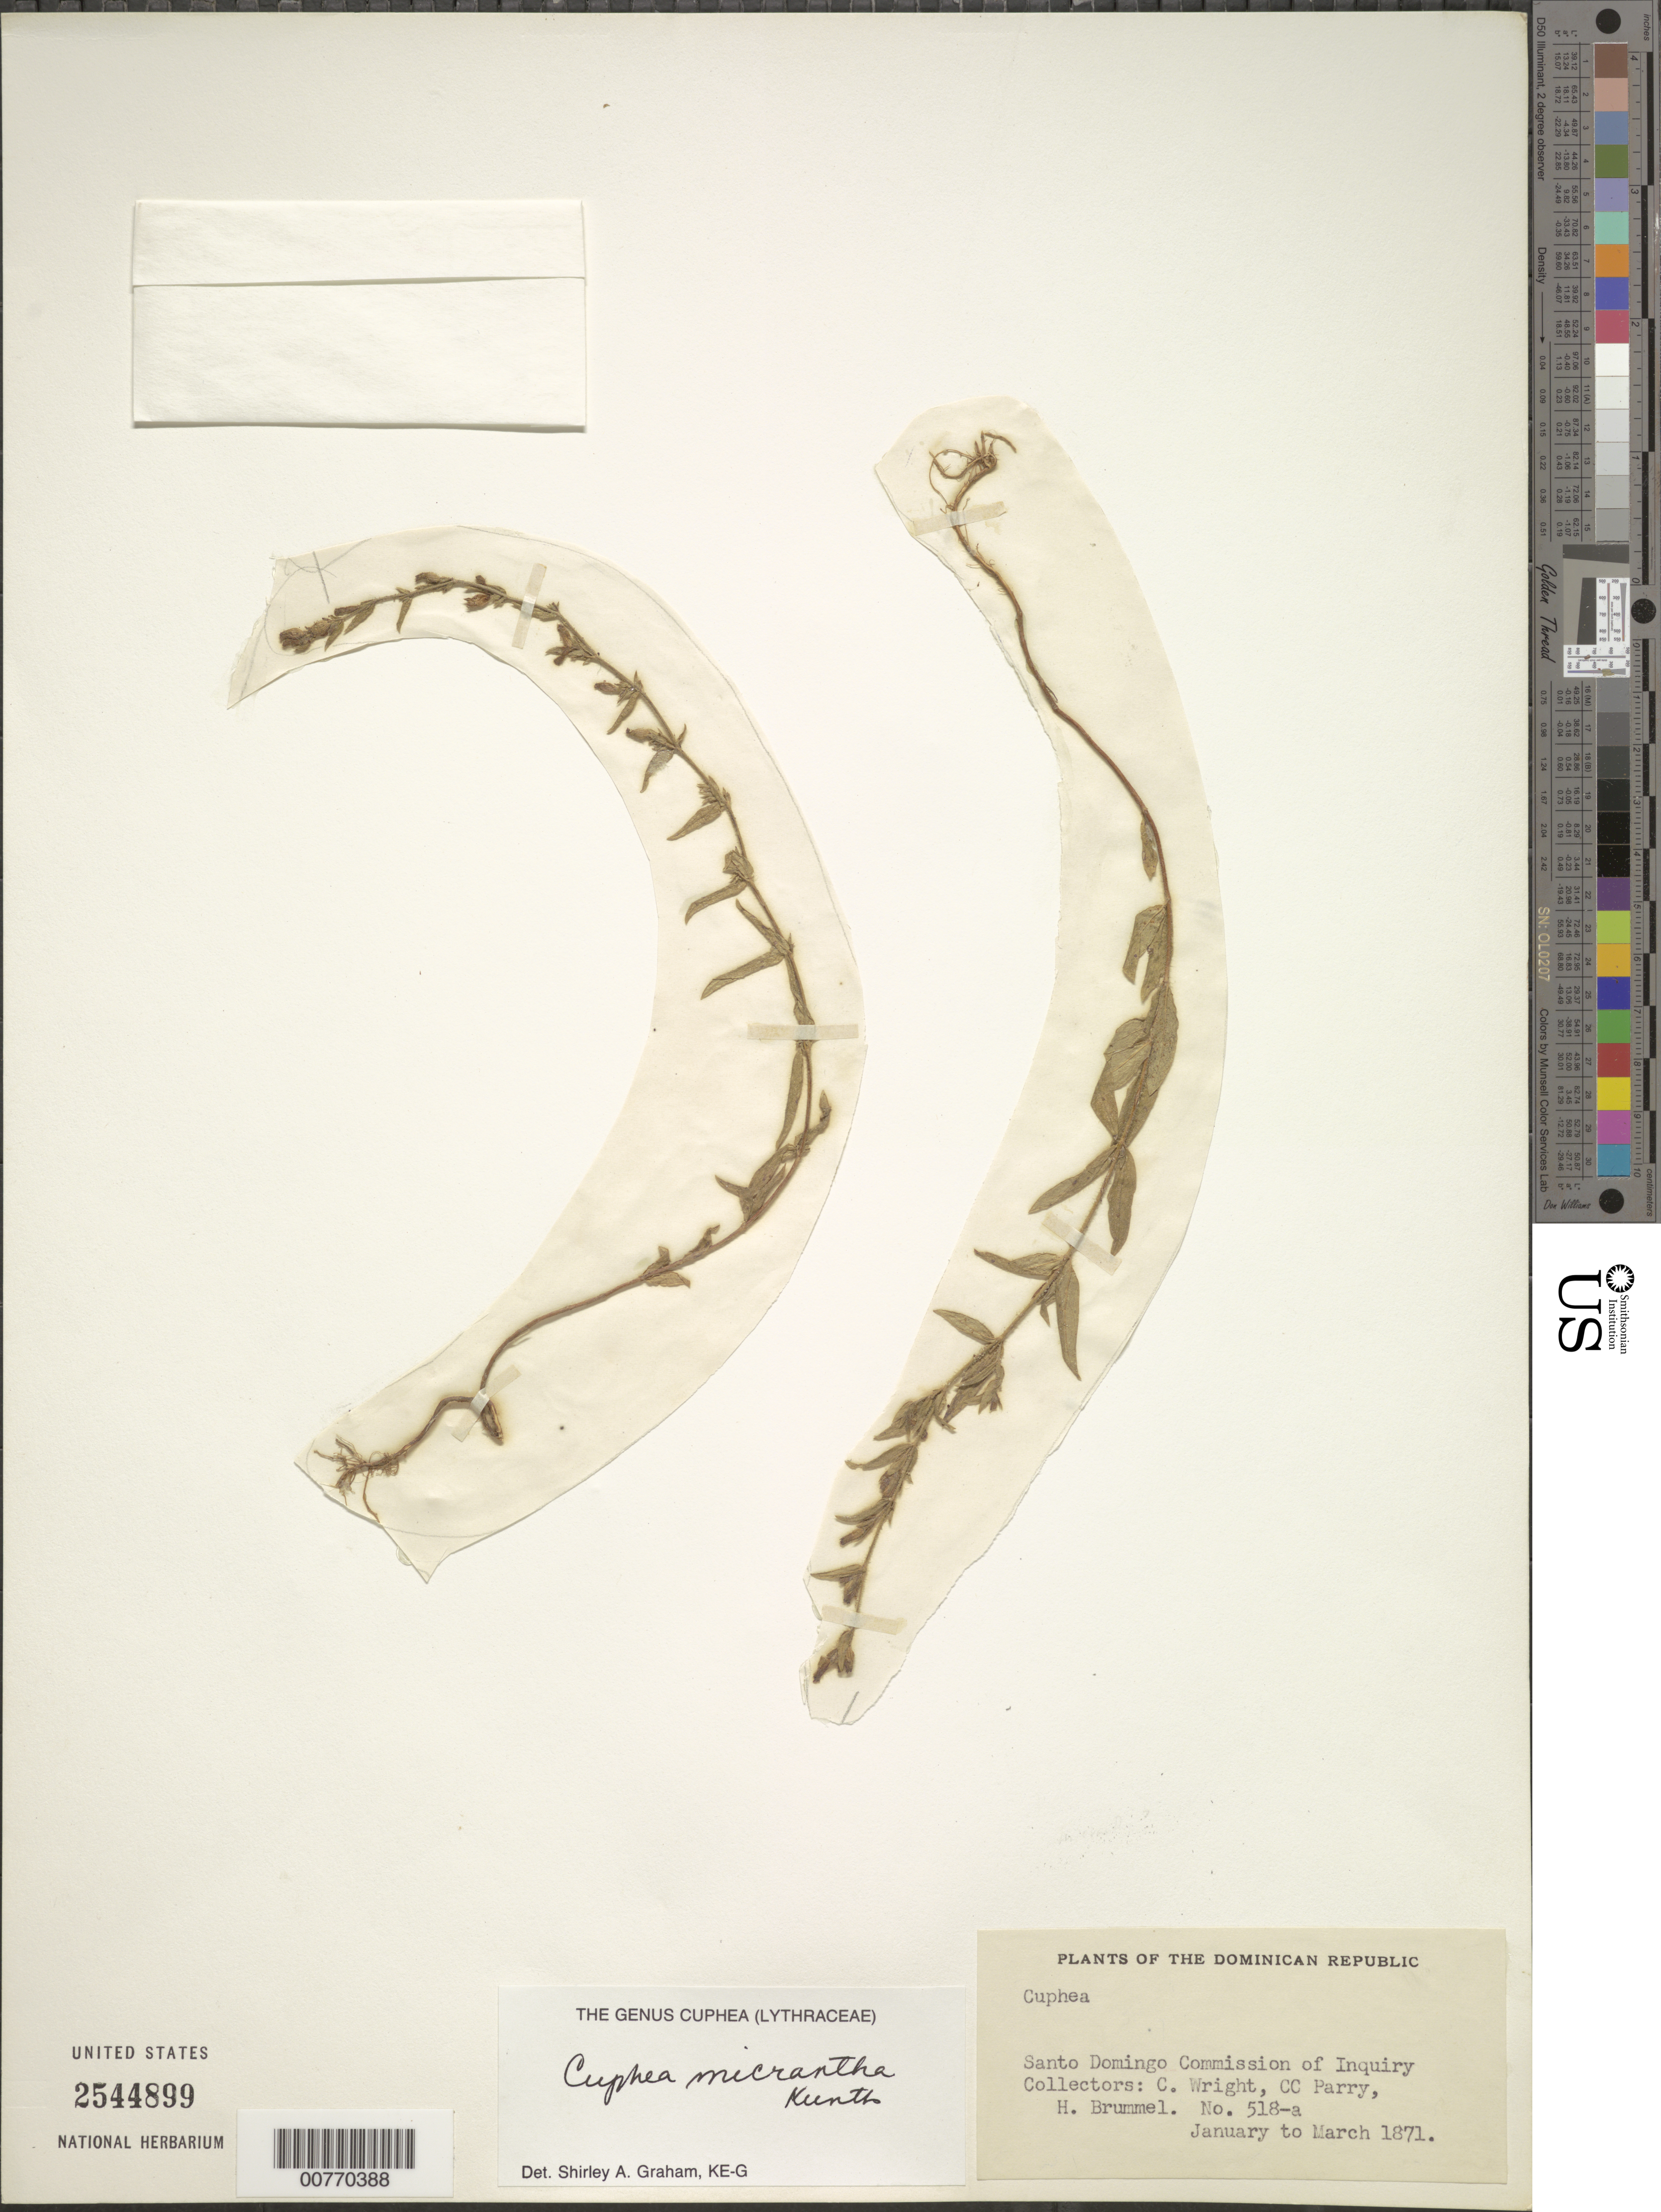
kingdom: Plantae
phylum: Tracheophyta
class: Magnoliopsida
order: Myrtales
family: Lythraceae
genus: Cuphea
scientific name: Cuphea micrantha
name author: Kunth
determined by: Graham, Shirley Ann Tousch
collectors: C. Wright, C. C. Parry & H. Brummel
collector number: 518a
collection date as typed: Jan 1871 to -- Mar 1871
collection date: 1871-01/1871-03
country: Dominican Republic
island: Hispaniola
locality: Santo Domingo Commision of Inquiry.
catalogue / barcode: US 2544899